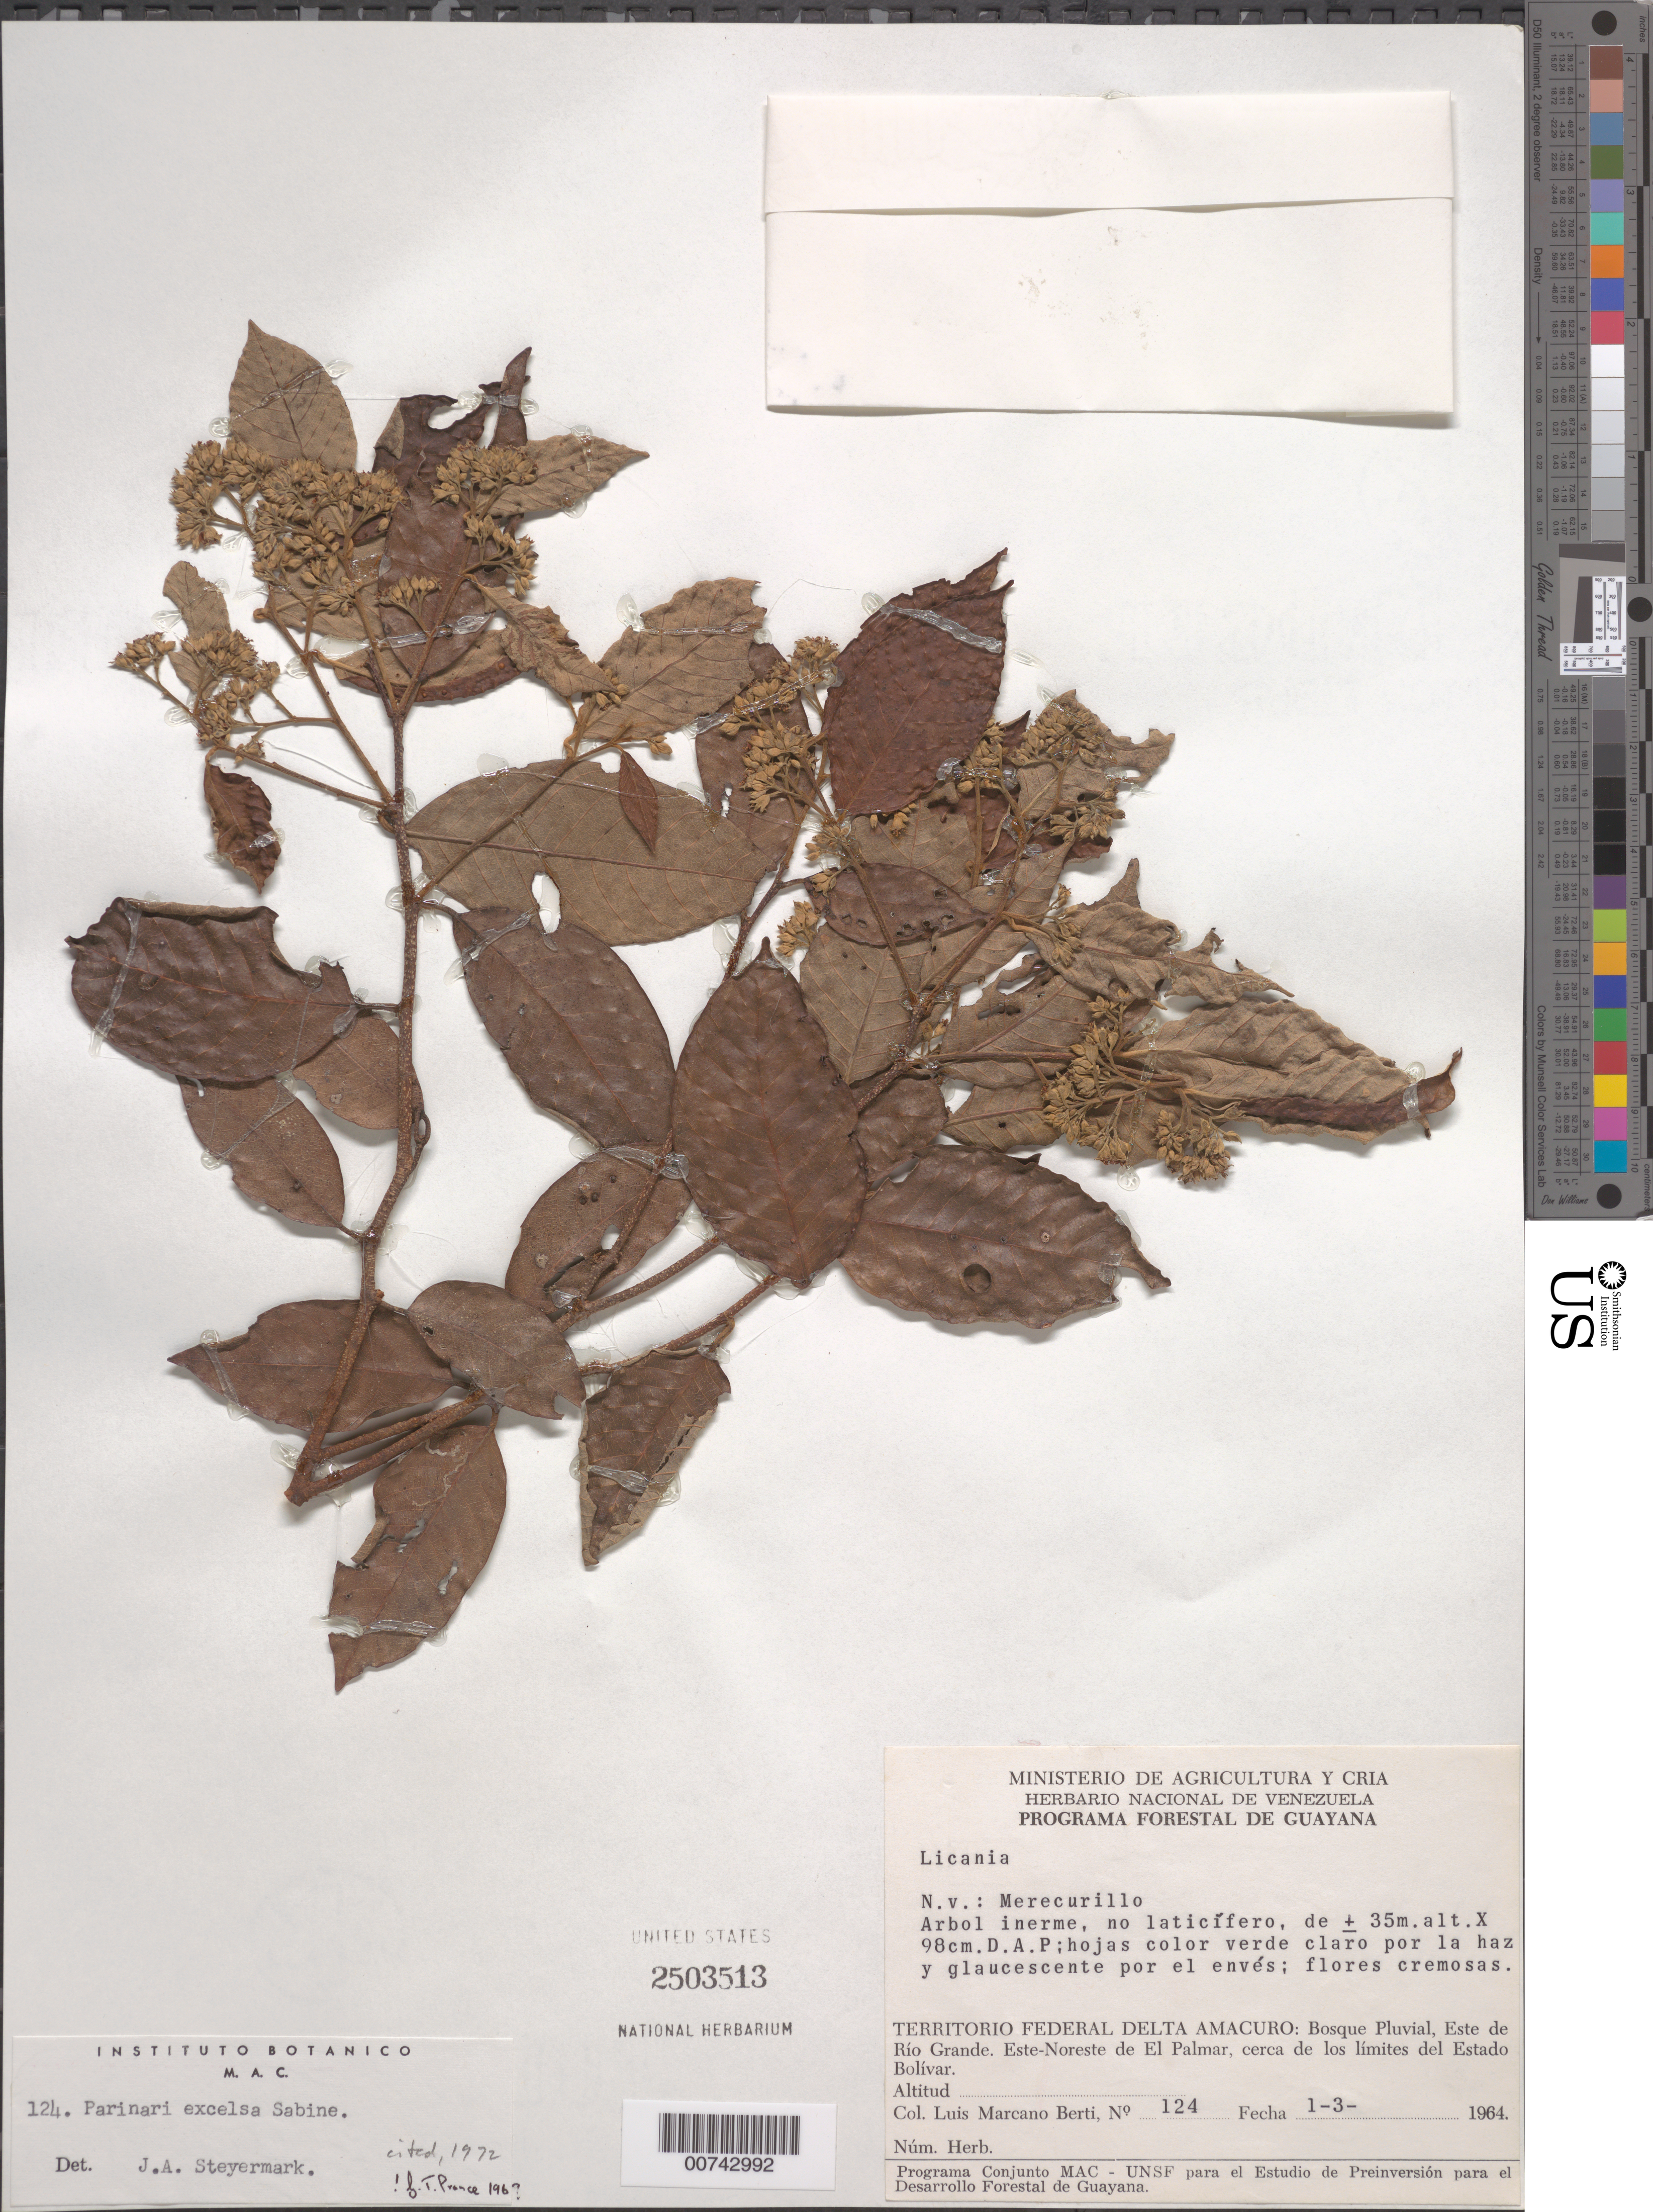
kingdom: Plantae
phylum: Tracheophyta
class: Magnoliopsida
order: Malpighiales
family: Chrysobalanaceae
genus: Parinari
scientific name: Parinari excelsa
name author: Sabine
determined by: Prance, G. T.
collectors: L. Marcano-Berti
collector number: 124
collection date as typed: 1-Mar-64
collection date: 1964-03-01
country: Venezuela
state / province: Delta Amacuro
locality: Este de Río Grande, ENE de El Palmar, cerca de los limites del Estado Bolívar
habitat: Bosque pluvial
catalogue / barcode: US 2503513